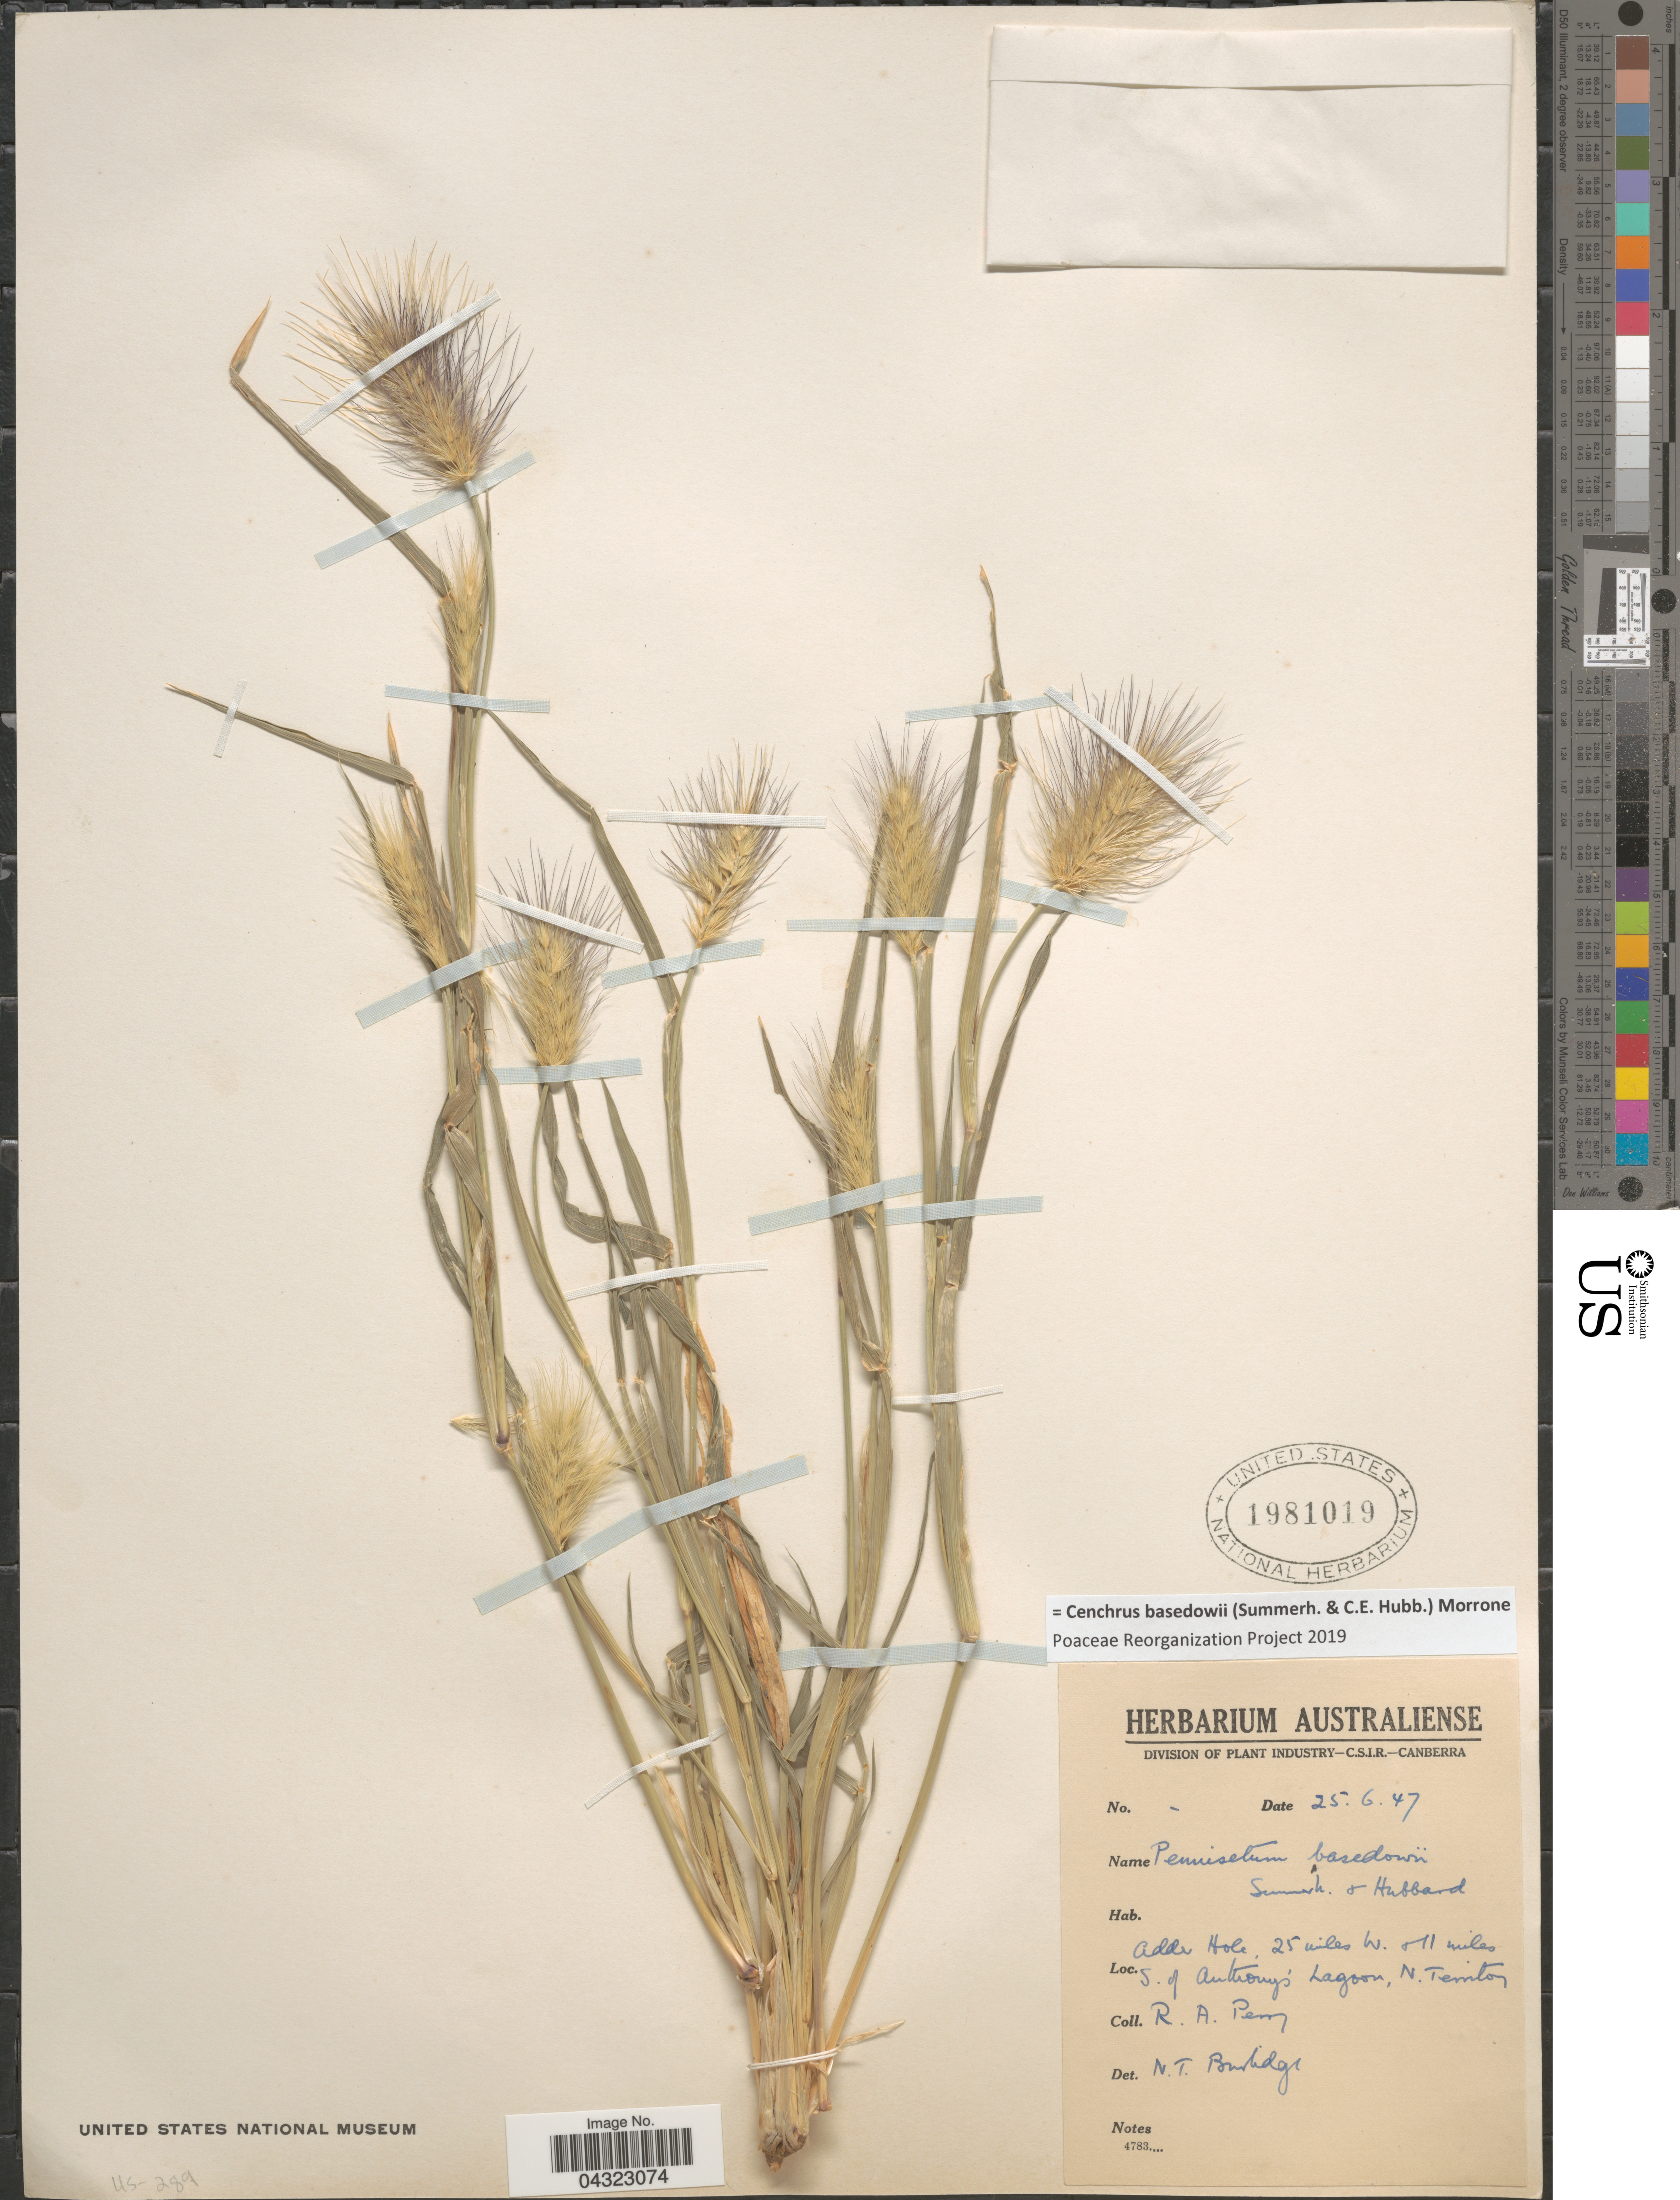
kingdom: Plantae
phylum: Tracheophyta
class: Liliopsida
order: Poales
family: Poaceae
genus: Cenchrus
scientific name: Cenchrus basedowii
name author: (Summerh. & C. E. Hubb.) Morrone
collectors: Perry, R. A.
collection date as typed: Transcribed d/m/y: 25/6/47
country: Australia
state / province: Northern Territory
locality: Adde Hole, 25 miles W. & 11 miles S. of Anthony's Lagoon.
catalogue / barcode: US 1981019